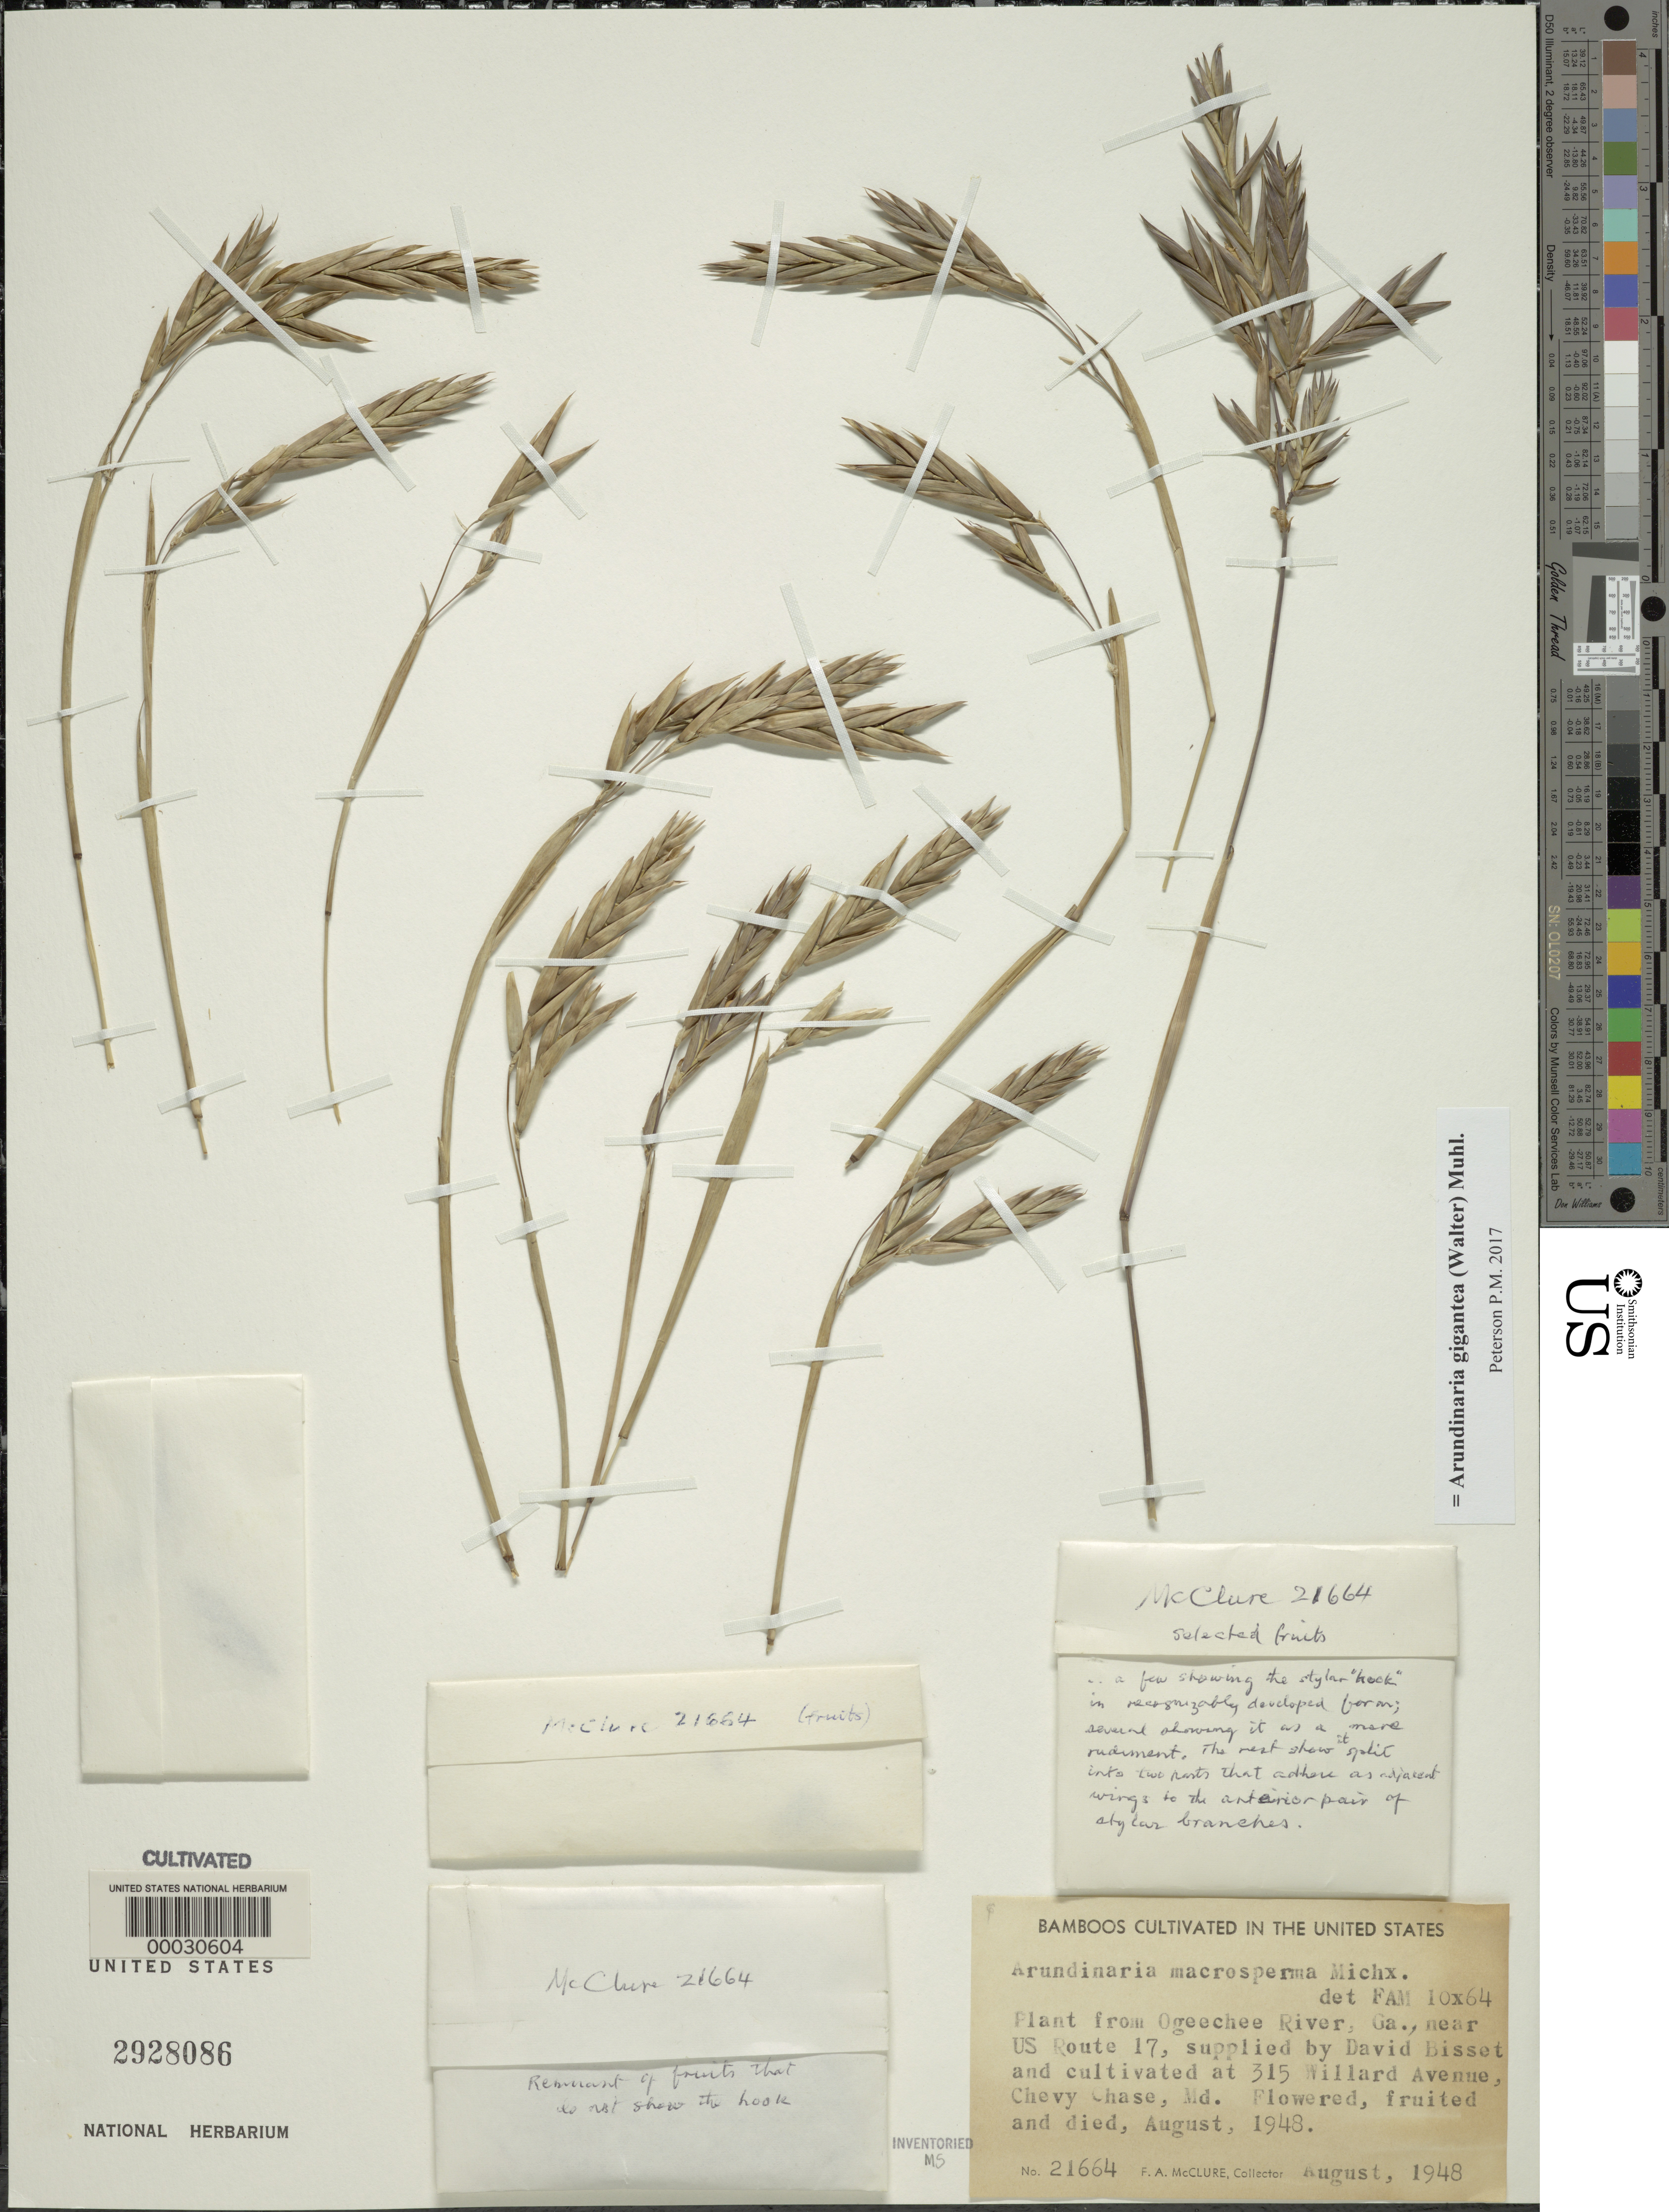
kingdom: Plantae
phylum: Tracheophyta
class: Liliopsida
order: Poales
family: Poaceae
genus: Arundinaria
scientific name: Arundinaria gigantea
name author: (Walter) Muhl.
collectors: F. A. McClure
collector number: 21664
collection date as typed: Aug 1948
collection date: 1948-08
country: United States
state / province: Georgia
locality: Ogeechee river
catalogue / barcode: US 2928086